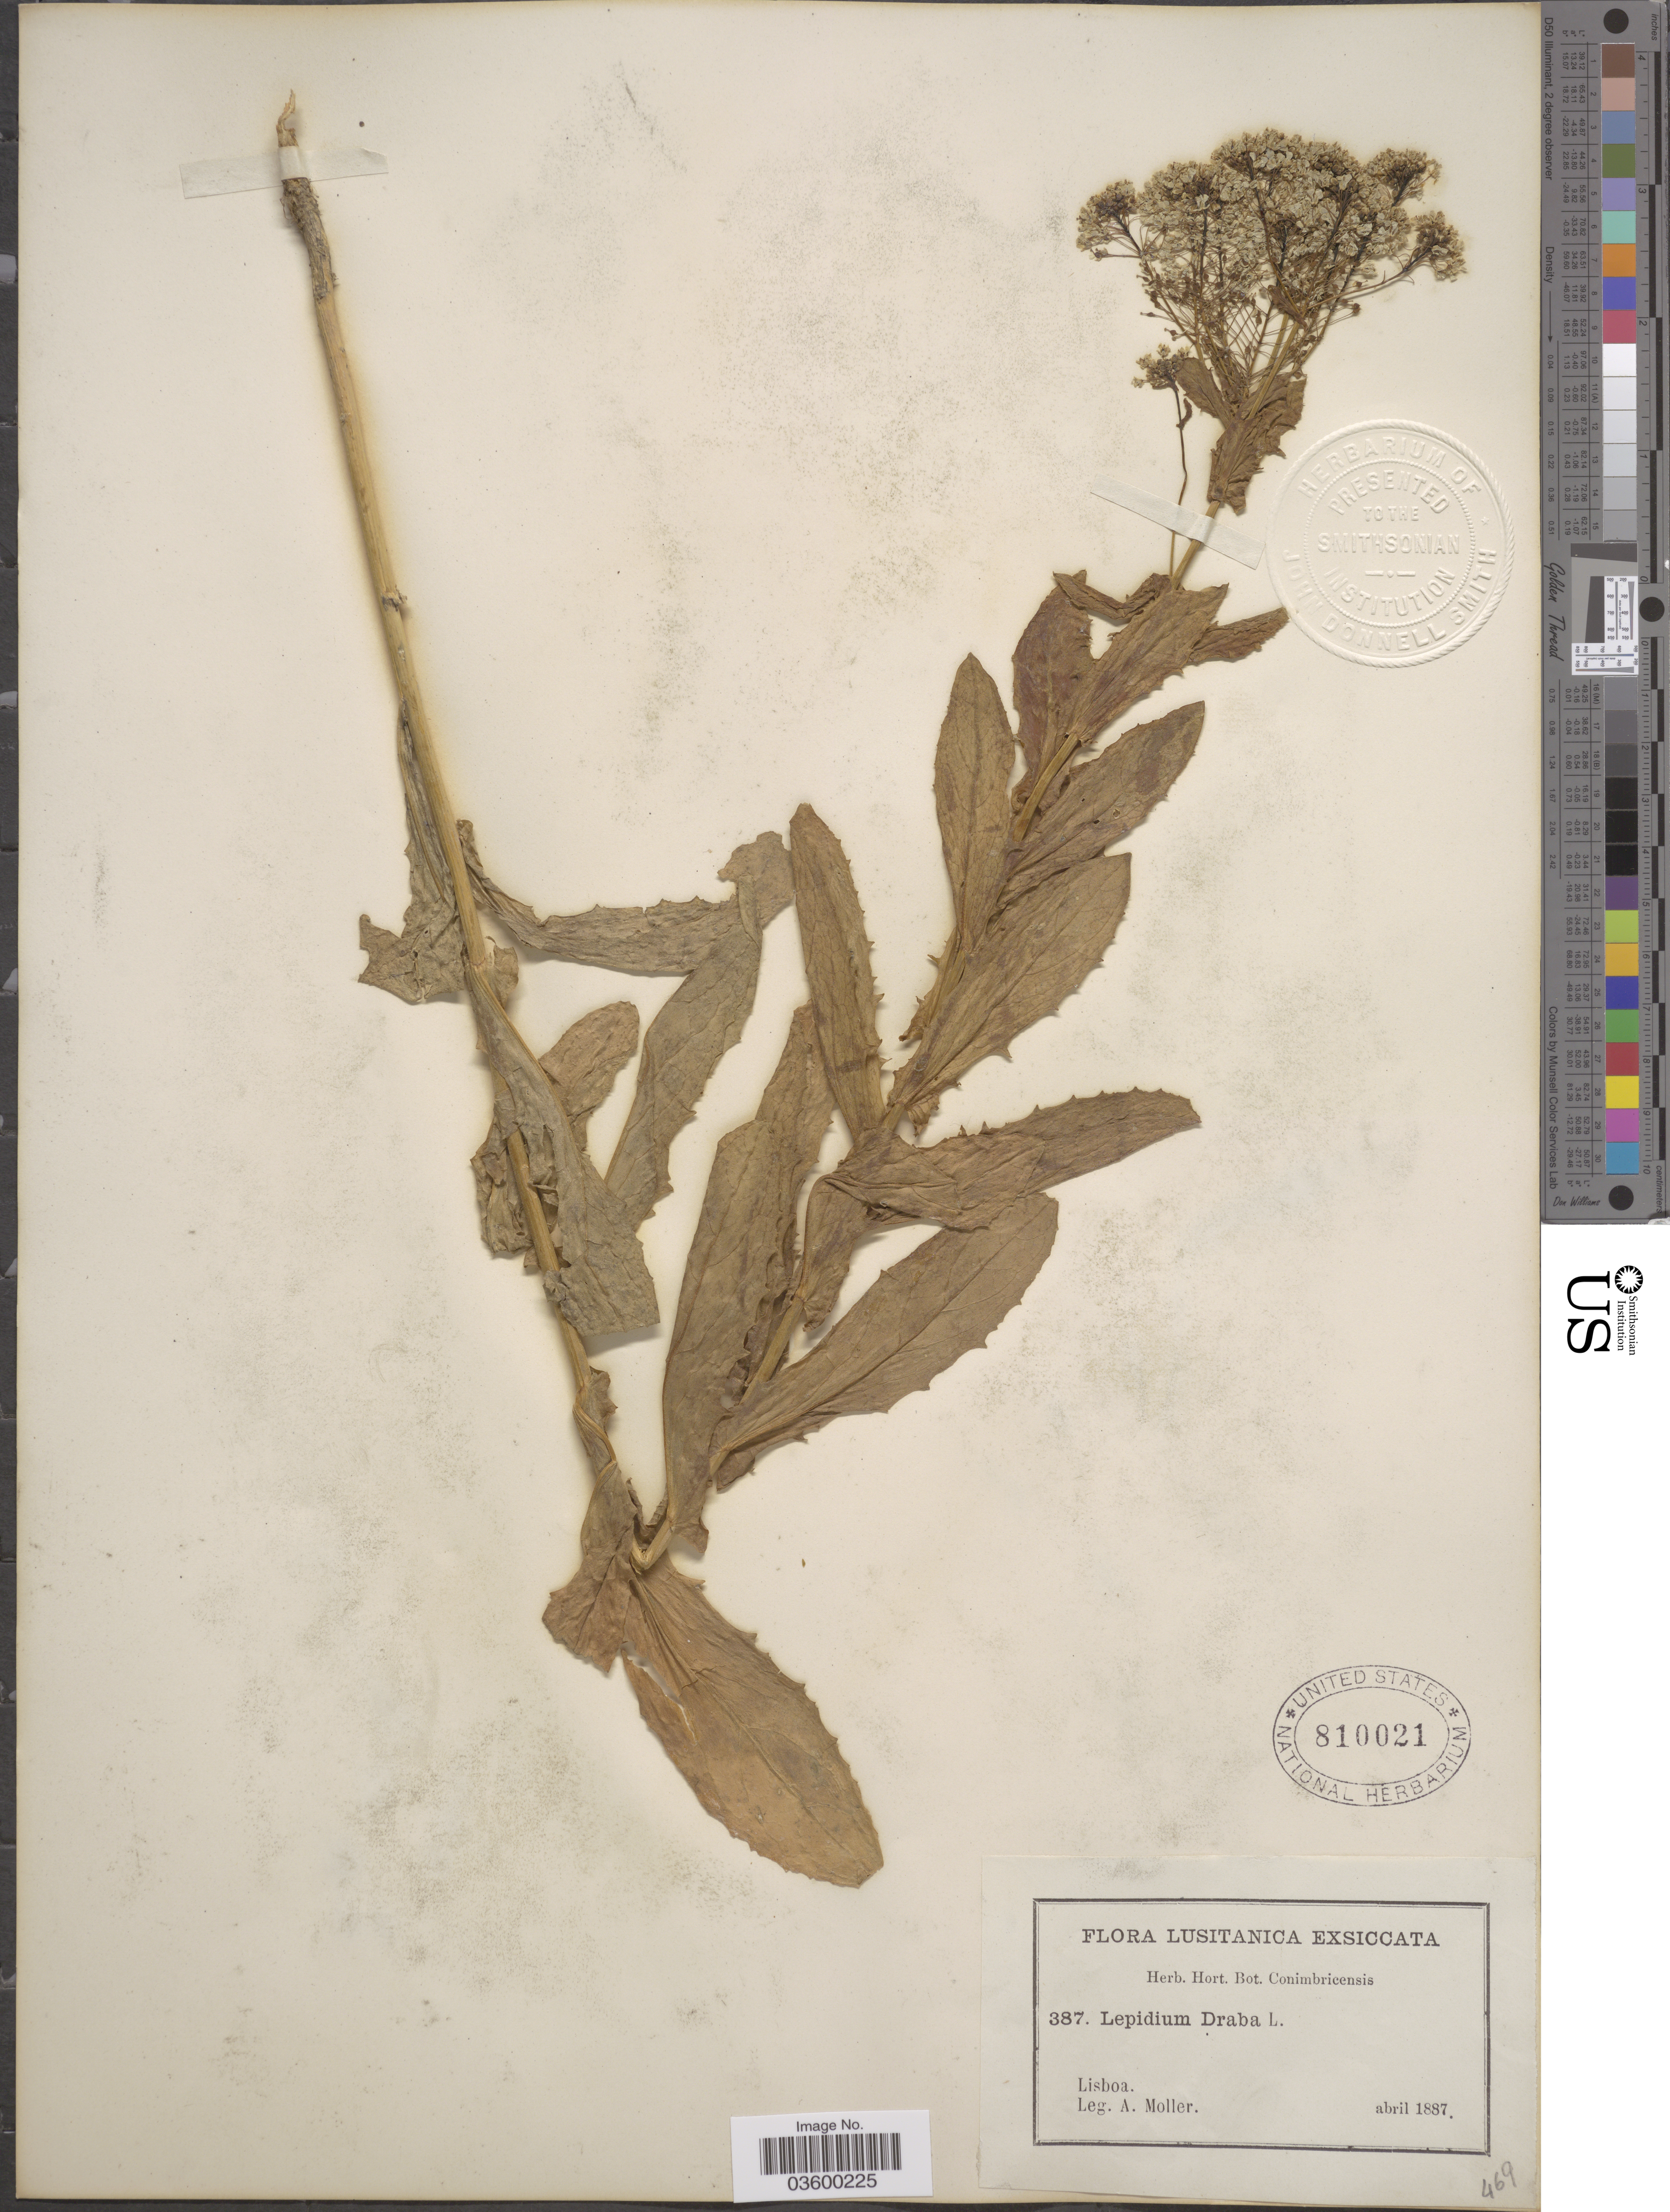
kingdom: Plantae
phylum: Tracheophyta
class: Magnoliopsida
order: Brassicales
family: Brassicaceae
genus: Lepidium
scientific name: Lepidium draba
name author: L.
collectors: A. Moller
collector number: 387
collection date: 1887-04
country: Portugal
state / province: Lisboa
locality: Lusitanica.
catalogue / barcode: US 810021